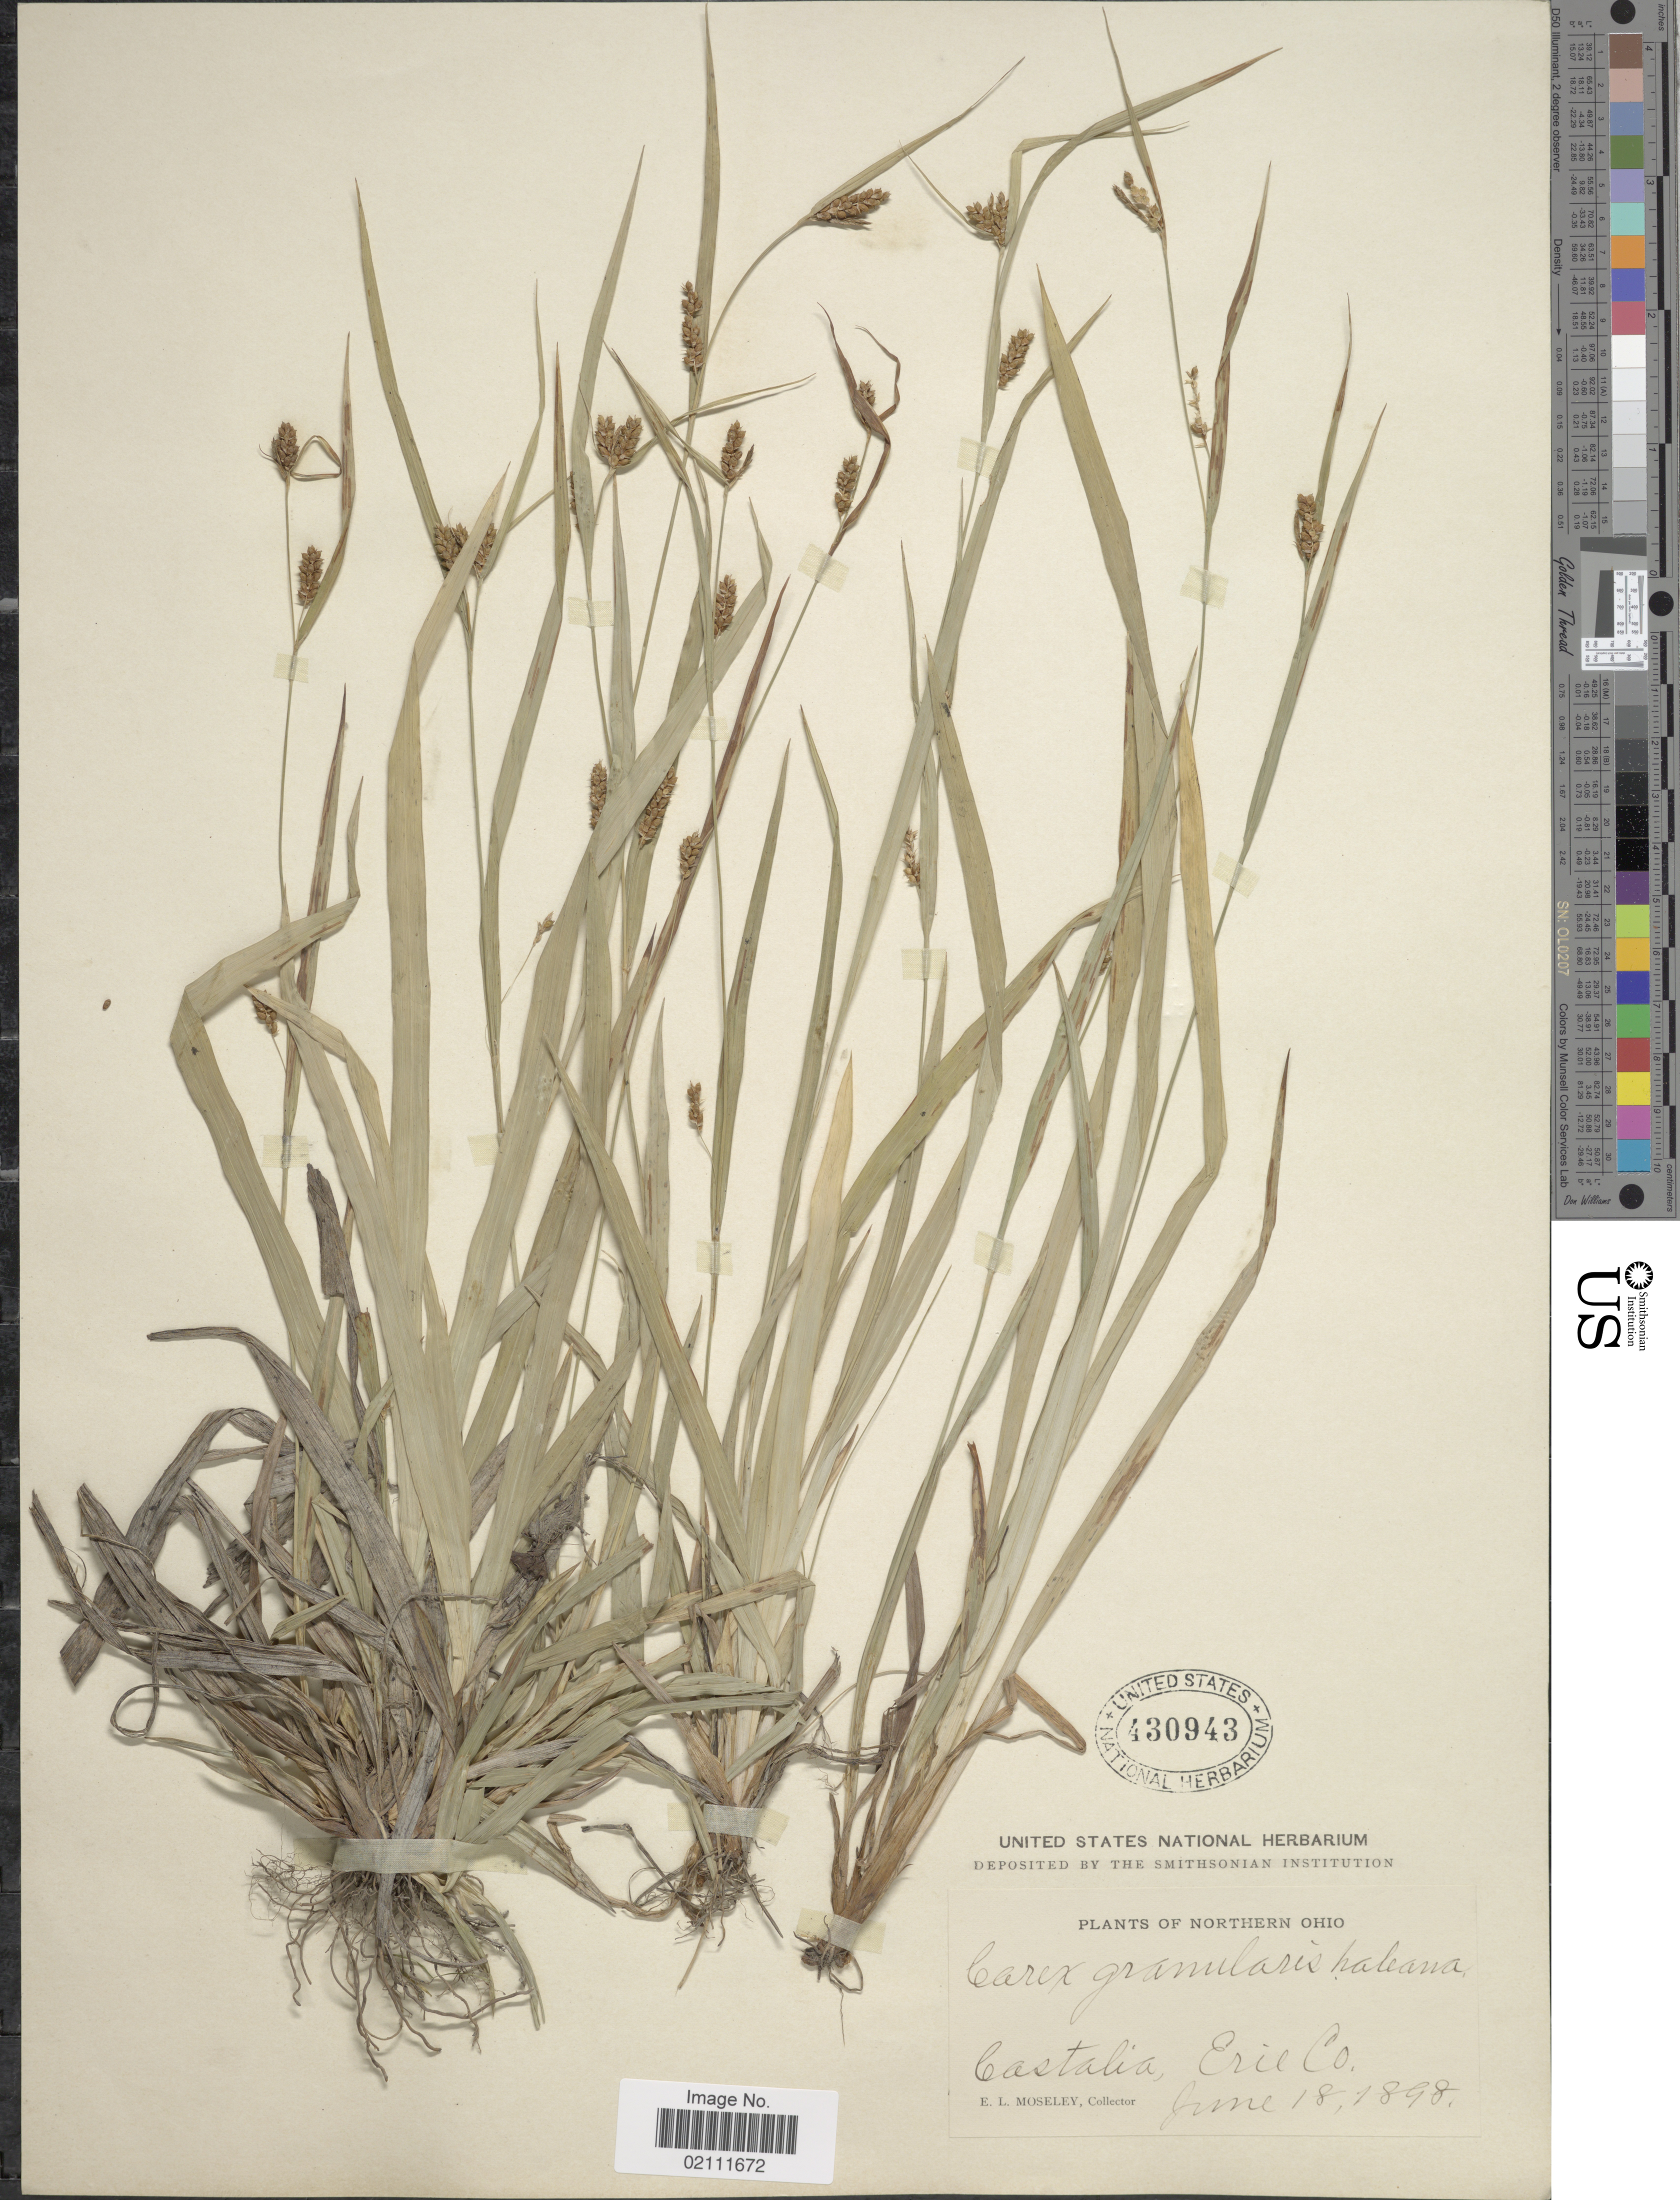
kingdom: Plantae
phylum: Tracheophyta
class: Liliopsida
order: Poales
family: Cyperaceae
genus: Carex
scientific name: Carex granularis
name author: Muhl. ex Willd.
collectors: E. Moseley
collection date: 1898-06-18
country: United States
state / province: Ohio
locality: Northern Ohio, Castalia, Erie Co.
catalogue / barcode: US 430943